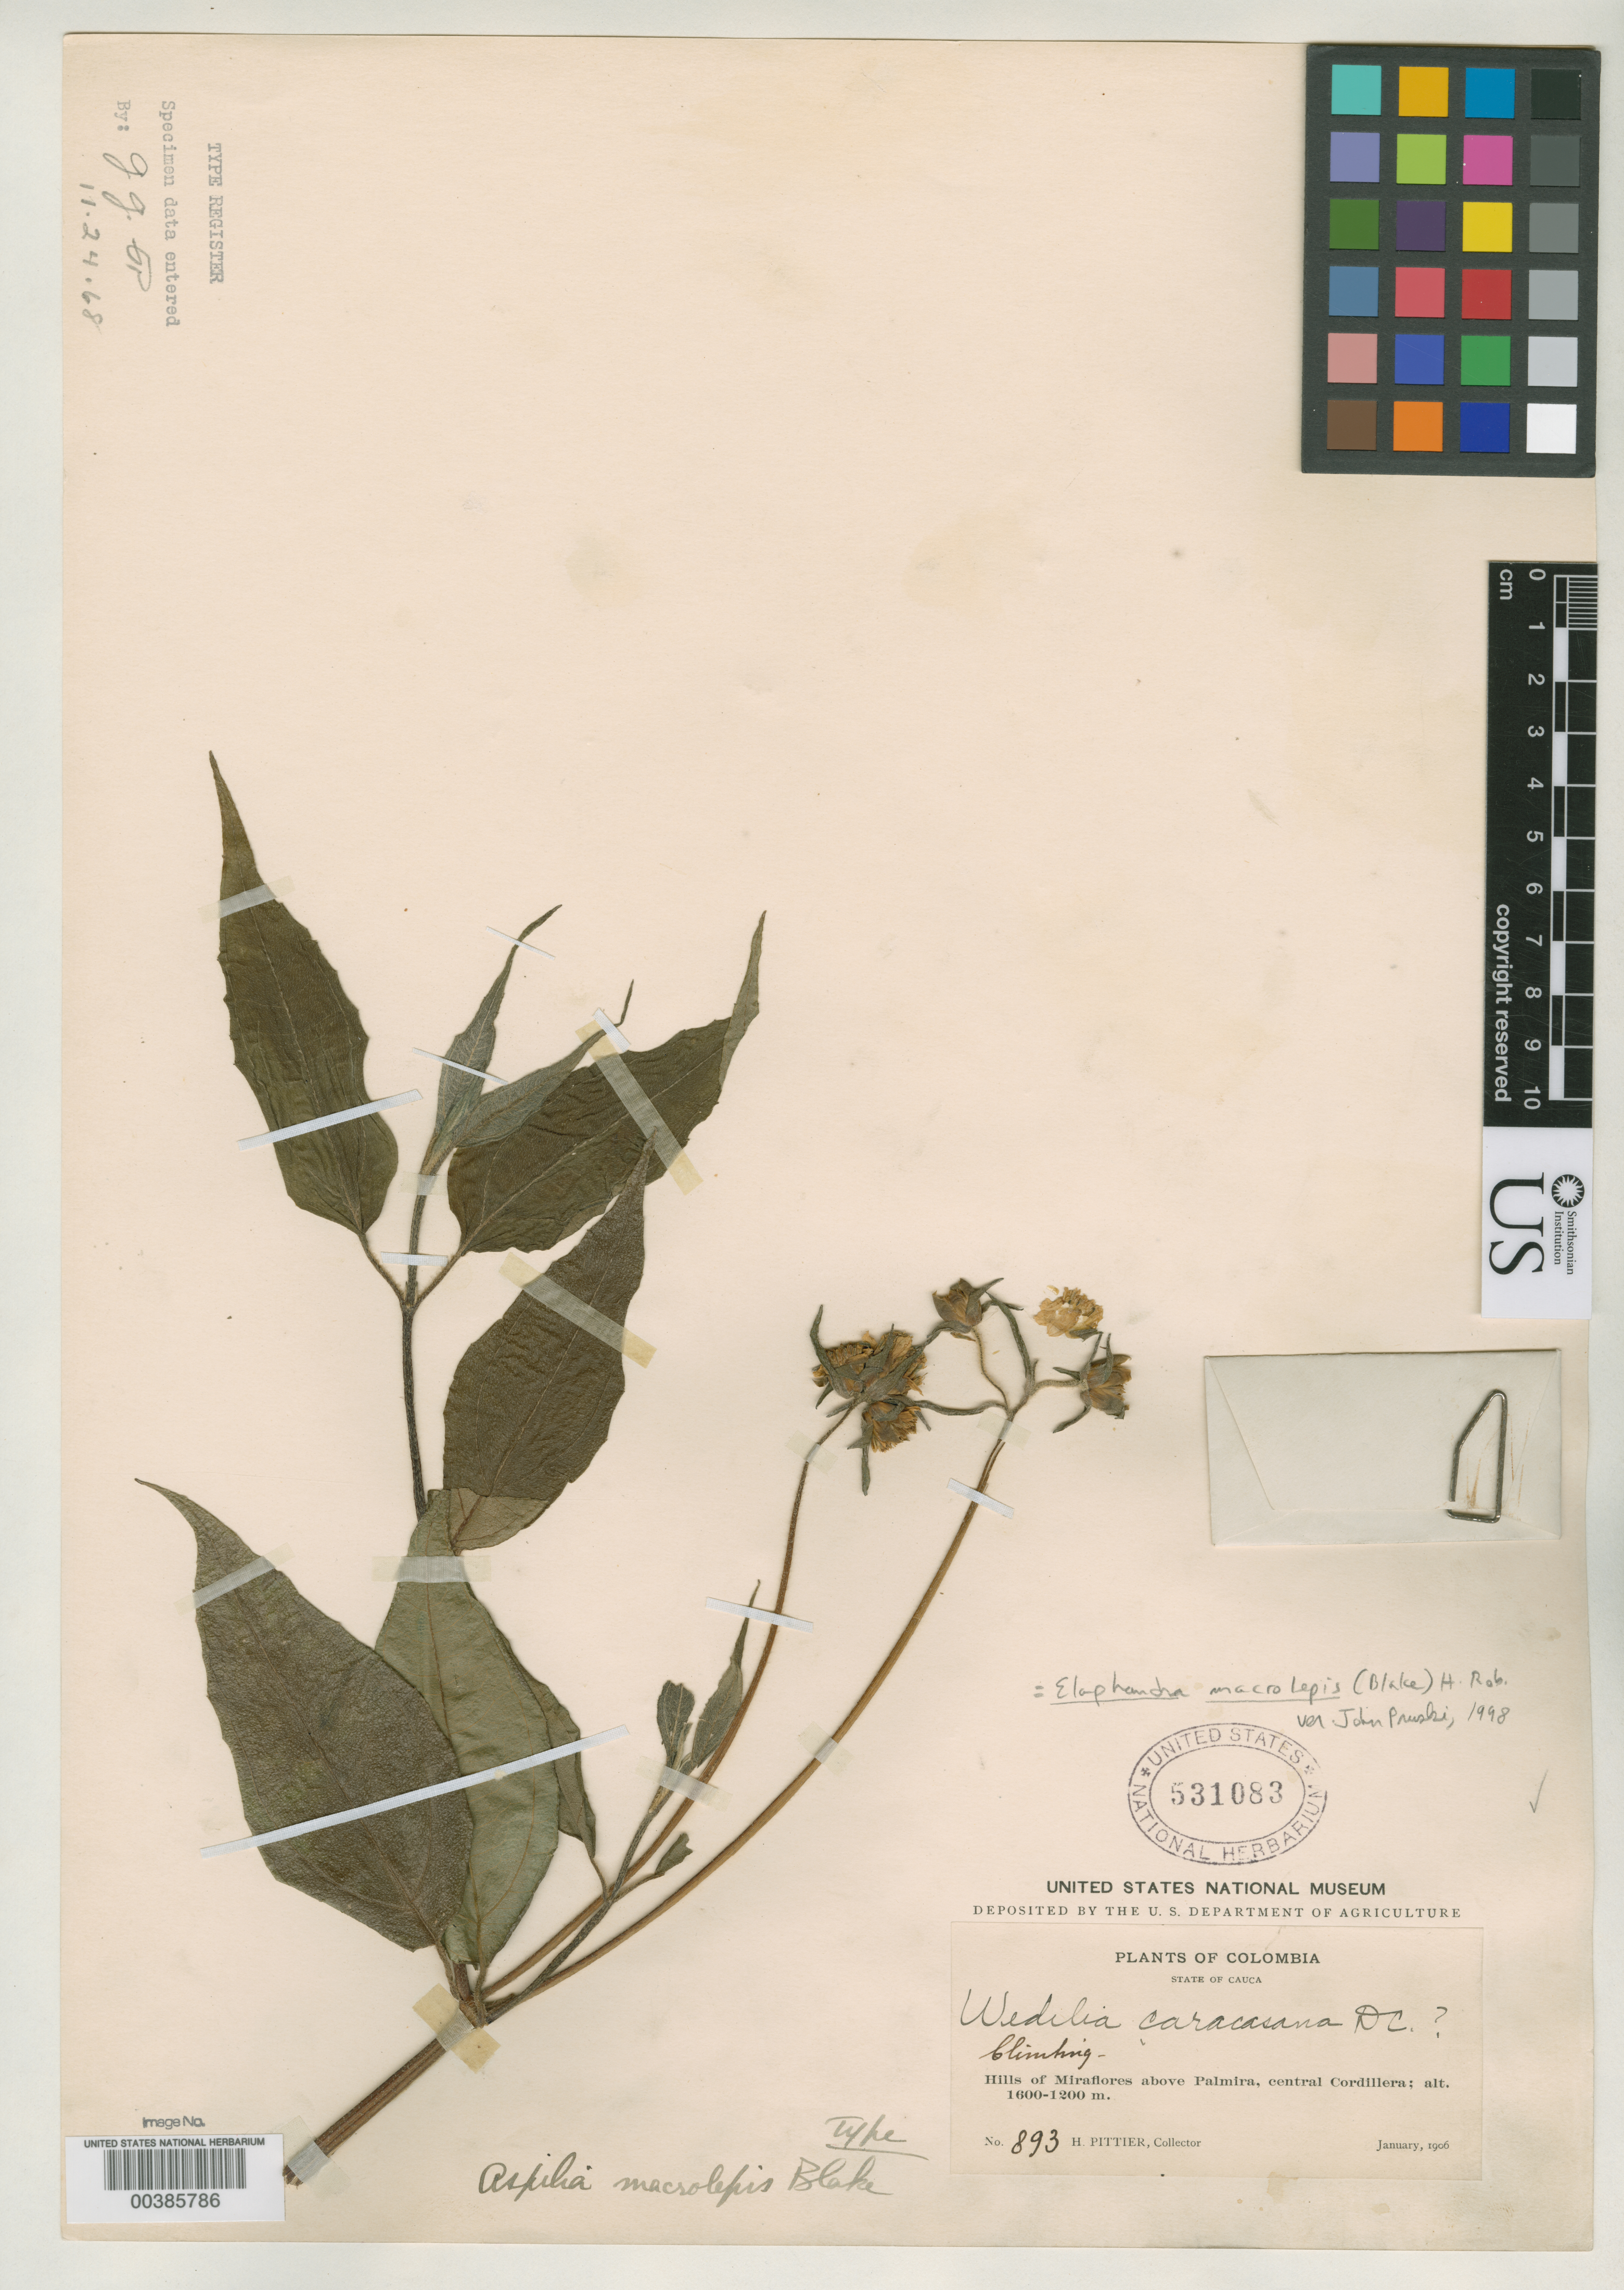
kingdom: Plantae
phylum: Tracheophyta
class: Magnoliopsida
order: Asterales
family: Asteraceae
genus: Aspilia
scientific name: Aspilia macrolepis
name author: S.F. Blake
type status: Holotype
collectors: H. F. Pittier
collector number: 893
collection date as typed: Jan 1906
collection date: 1906-01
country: Colombia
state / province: Cauca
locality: Hills of Miraflores above Palmira, Central Cordillera.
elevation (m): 1600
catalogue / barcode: US 531083